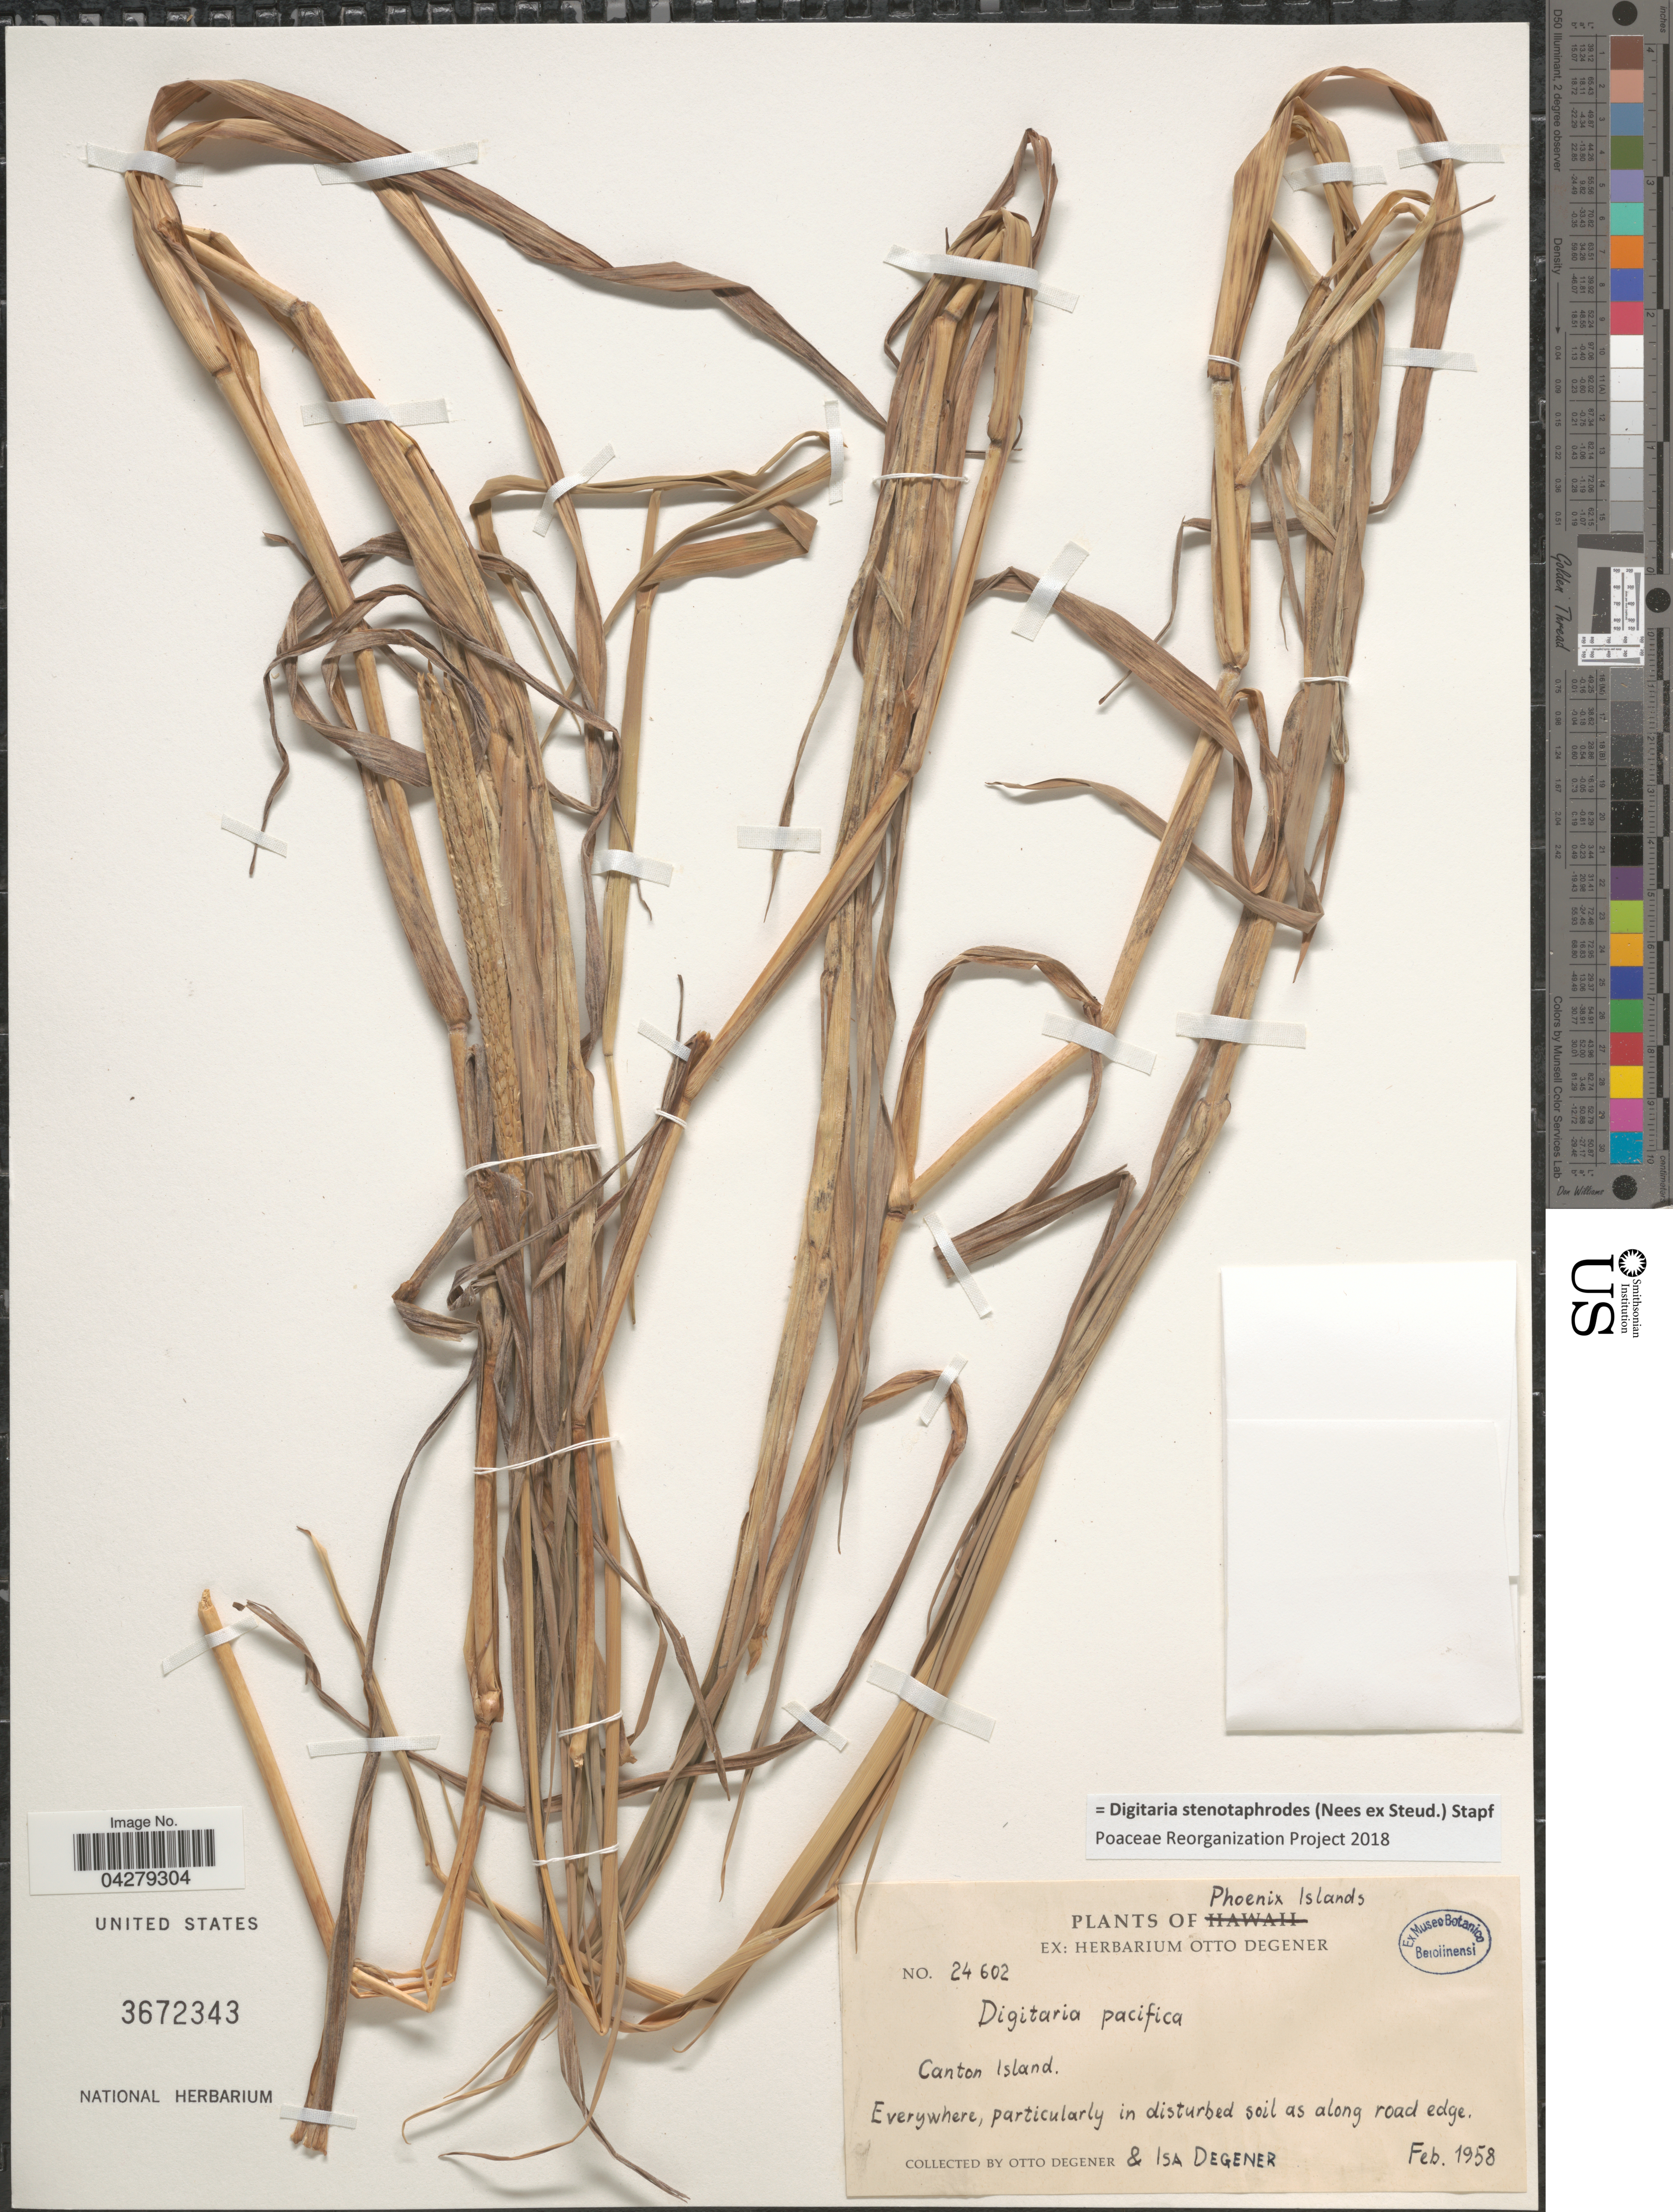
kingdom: Plantae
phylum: Tracheophyta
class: Liliopsida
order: Poales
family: Poaceae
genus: Digitaria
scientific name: Digitaria stenotaphrodes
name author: (Steud.) Stapf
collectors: O. Degener & I. Degener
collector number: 24602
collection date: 1958-02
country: Kiribati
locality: Phoenix Islands. Canton Island.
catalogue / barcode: US 3672343